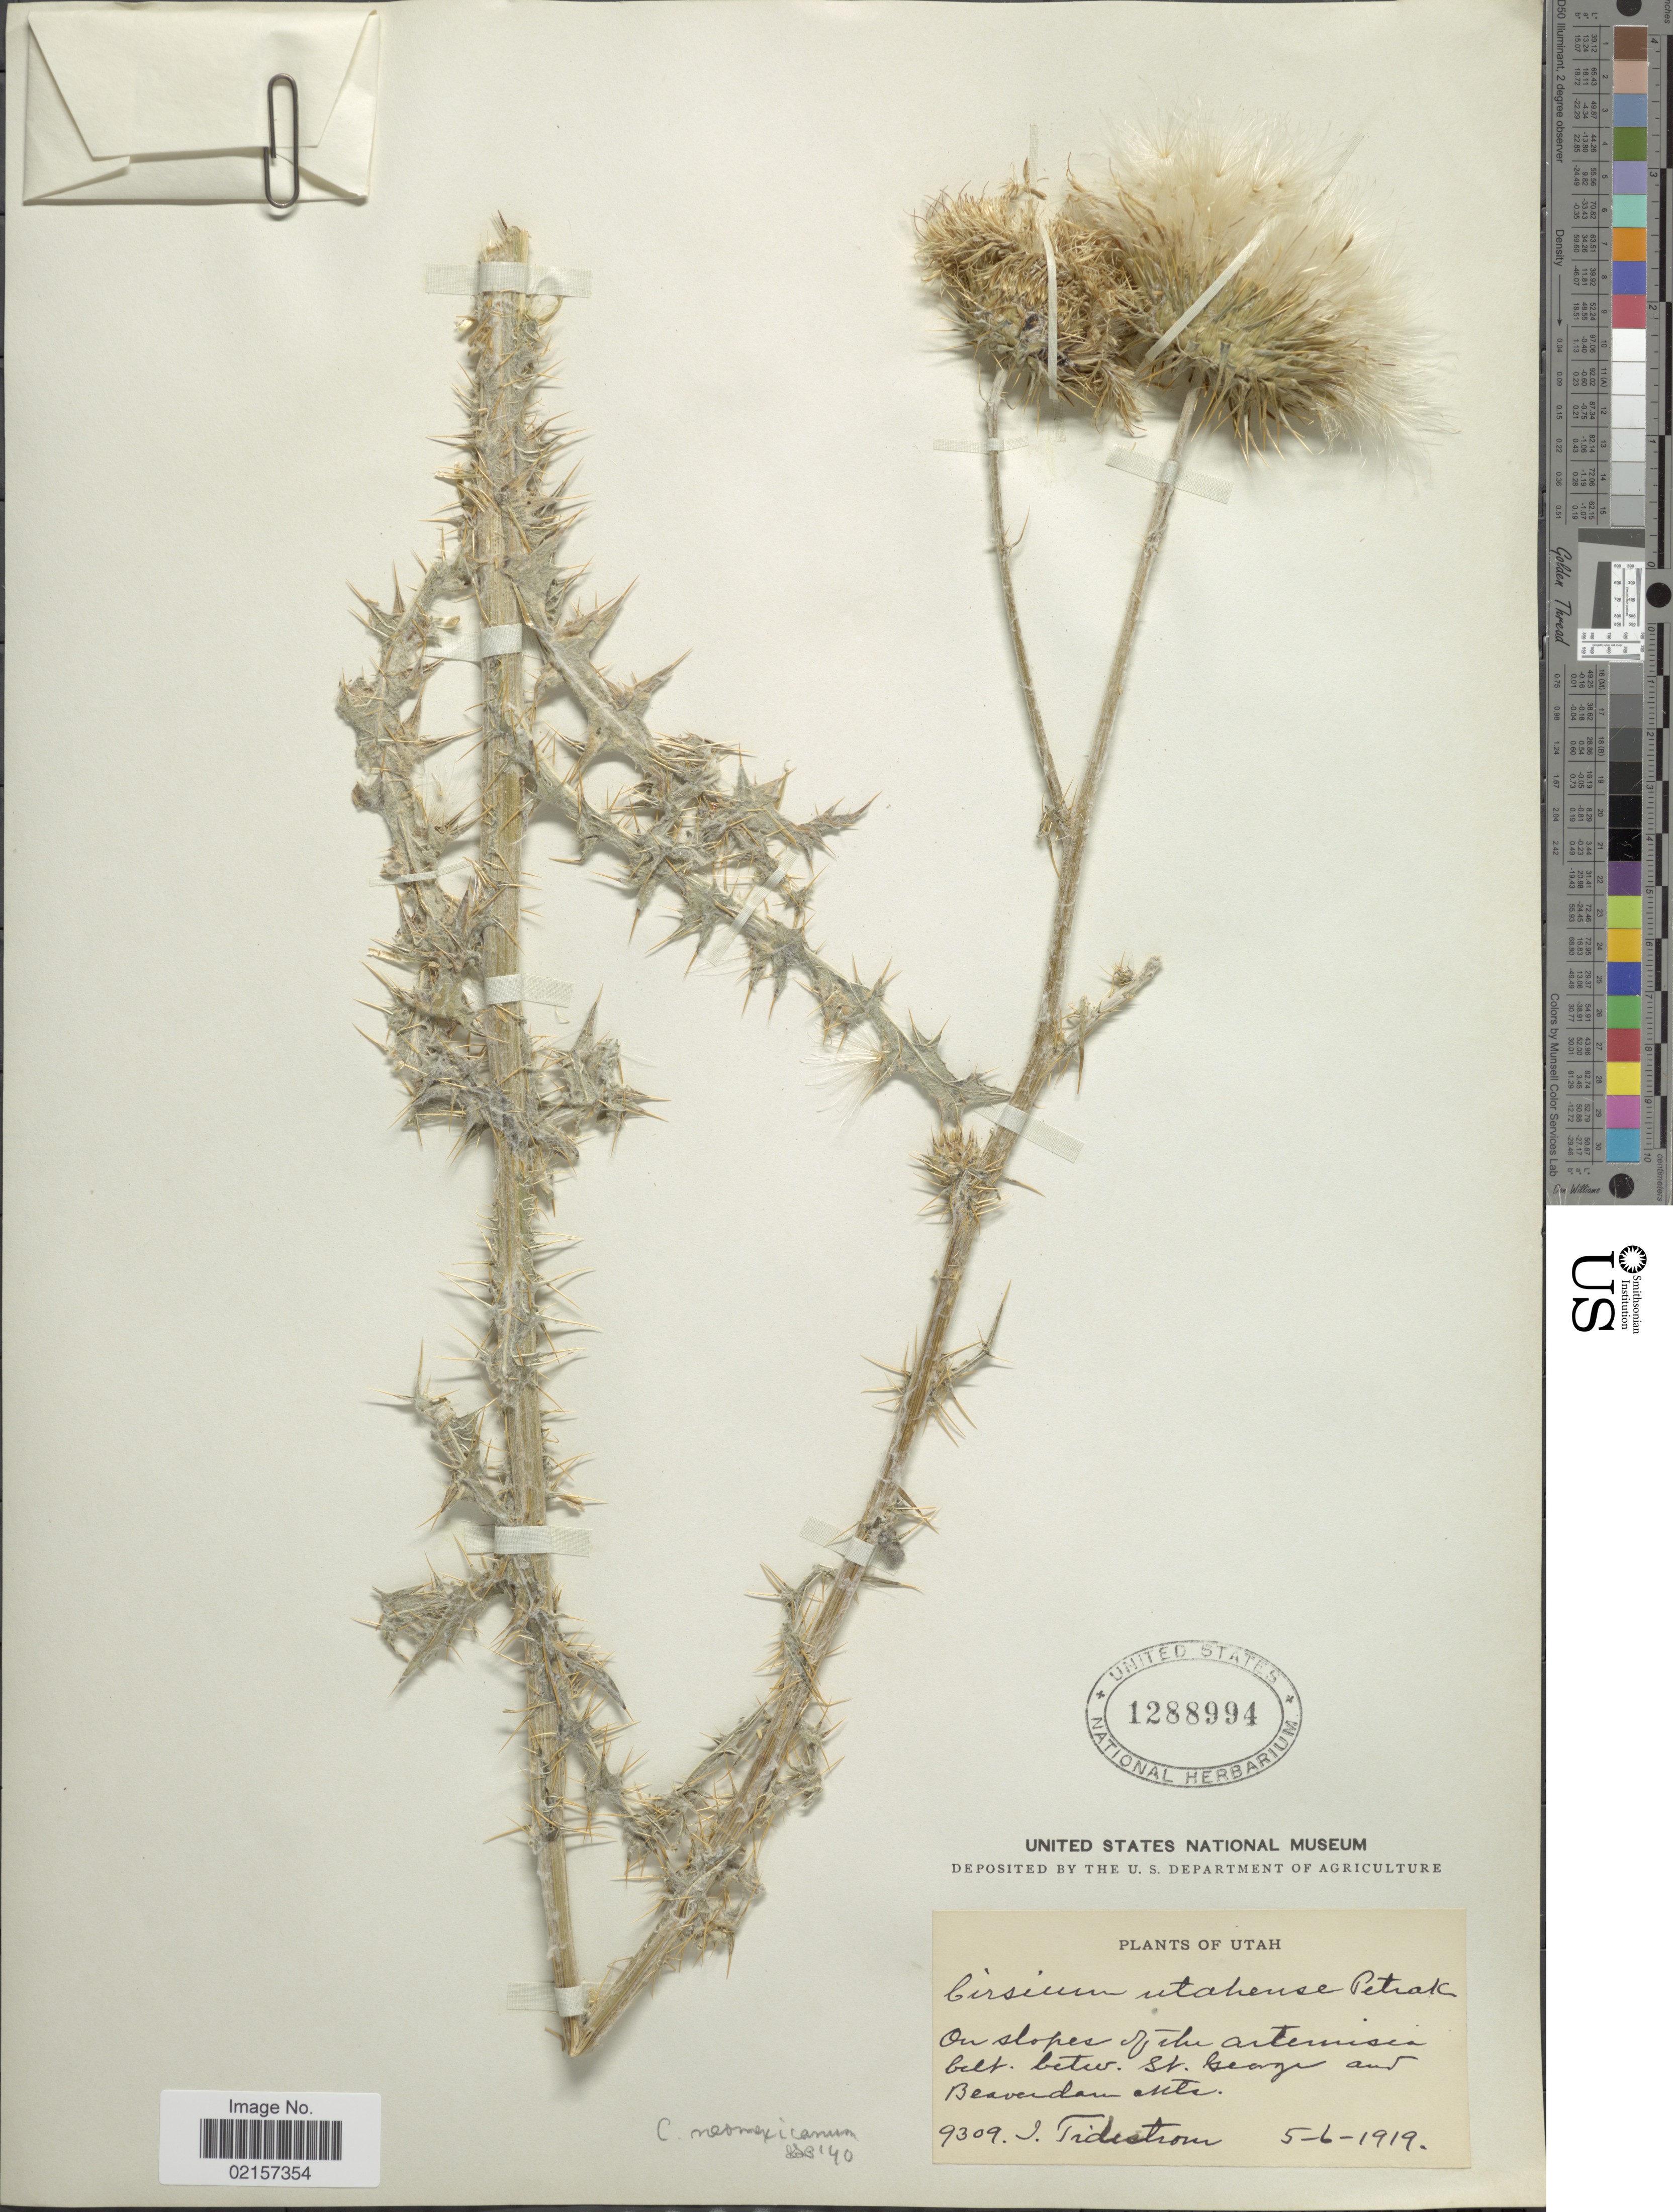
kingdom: Plantae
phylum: Tracheophyta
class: Magnoliopsida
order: Asterales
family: Asteraceae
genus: Cirsium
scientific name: Cirsium neomexicanum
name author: A. Gray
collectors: I. F. Tidestrom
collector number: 9309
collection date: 1919-05-06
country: United States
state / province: Utah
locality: On slopes of the artemisia belt betw. St. George and Beaverdam Mts.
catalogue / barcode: US 1288994